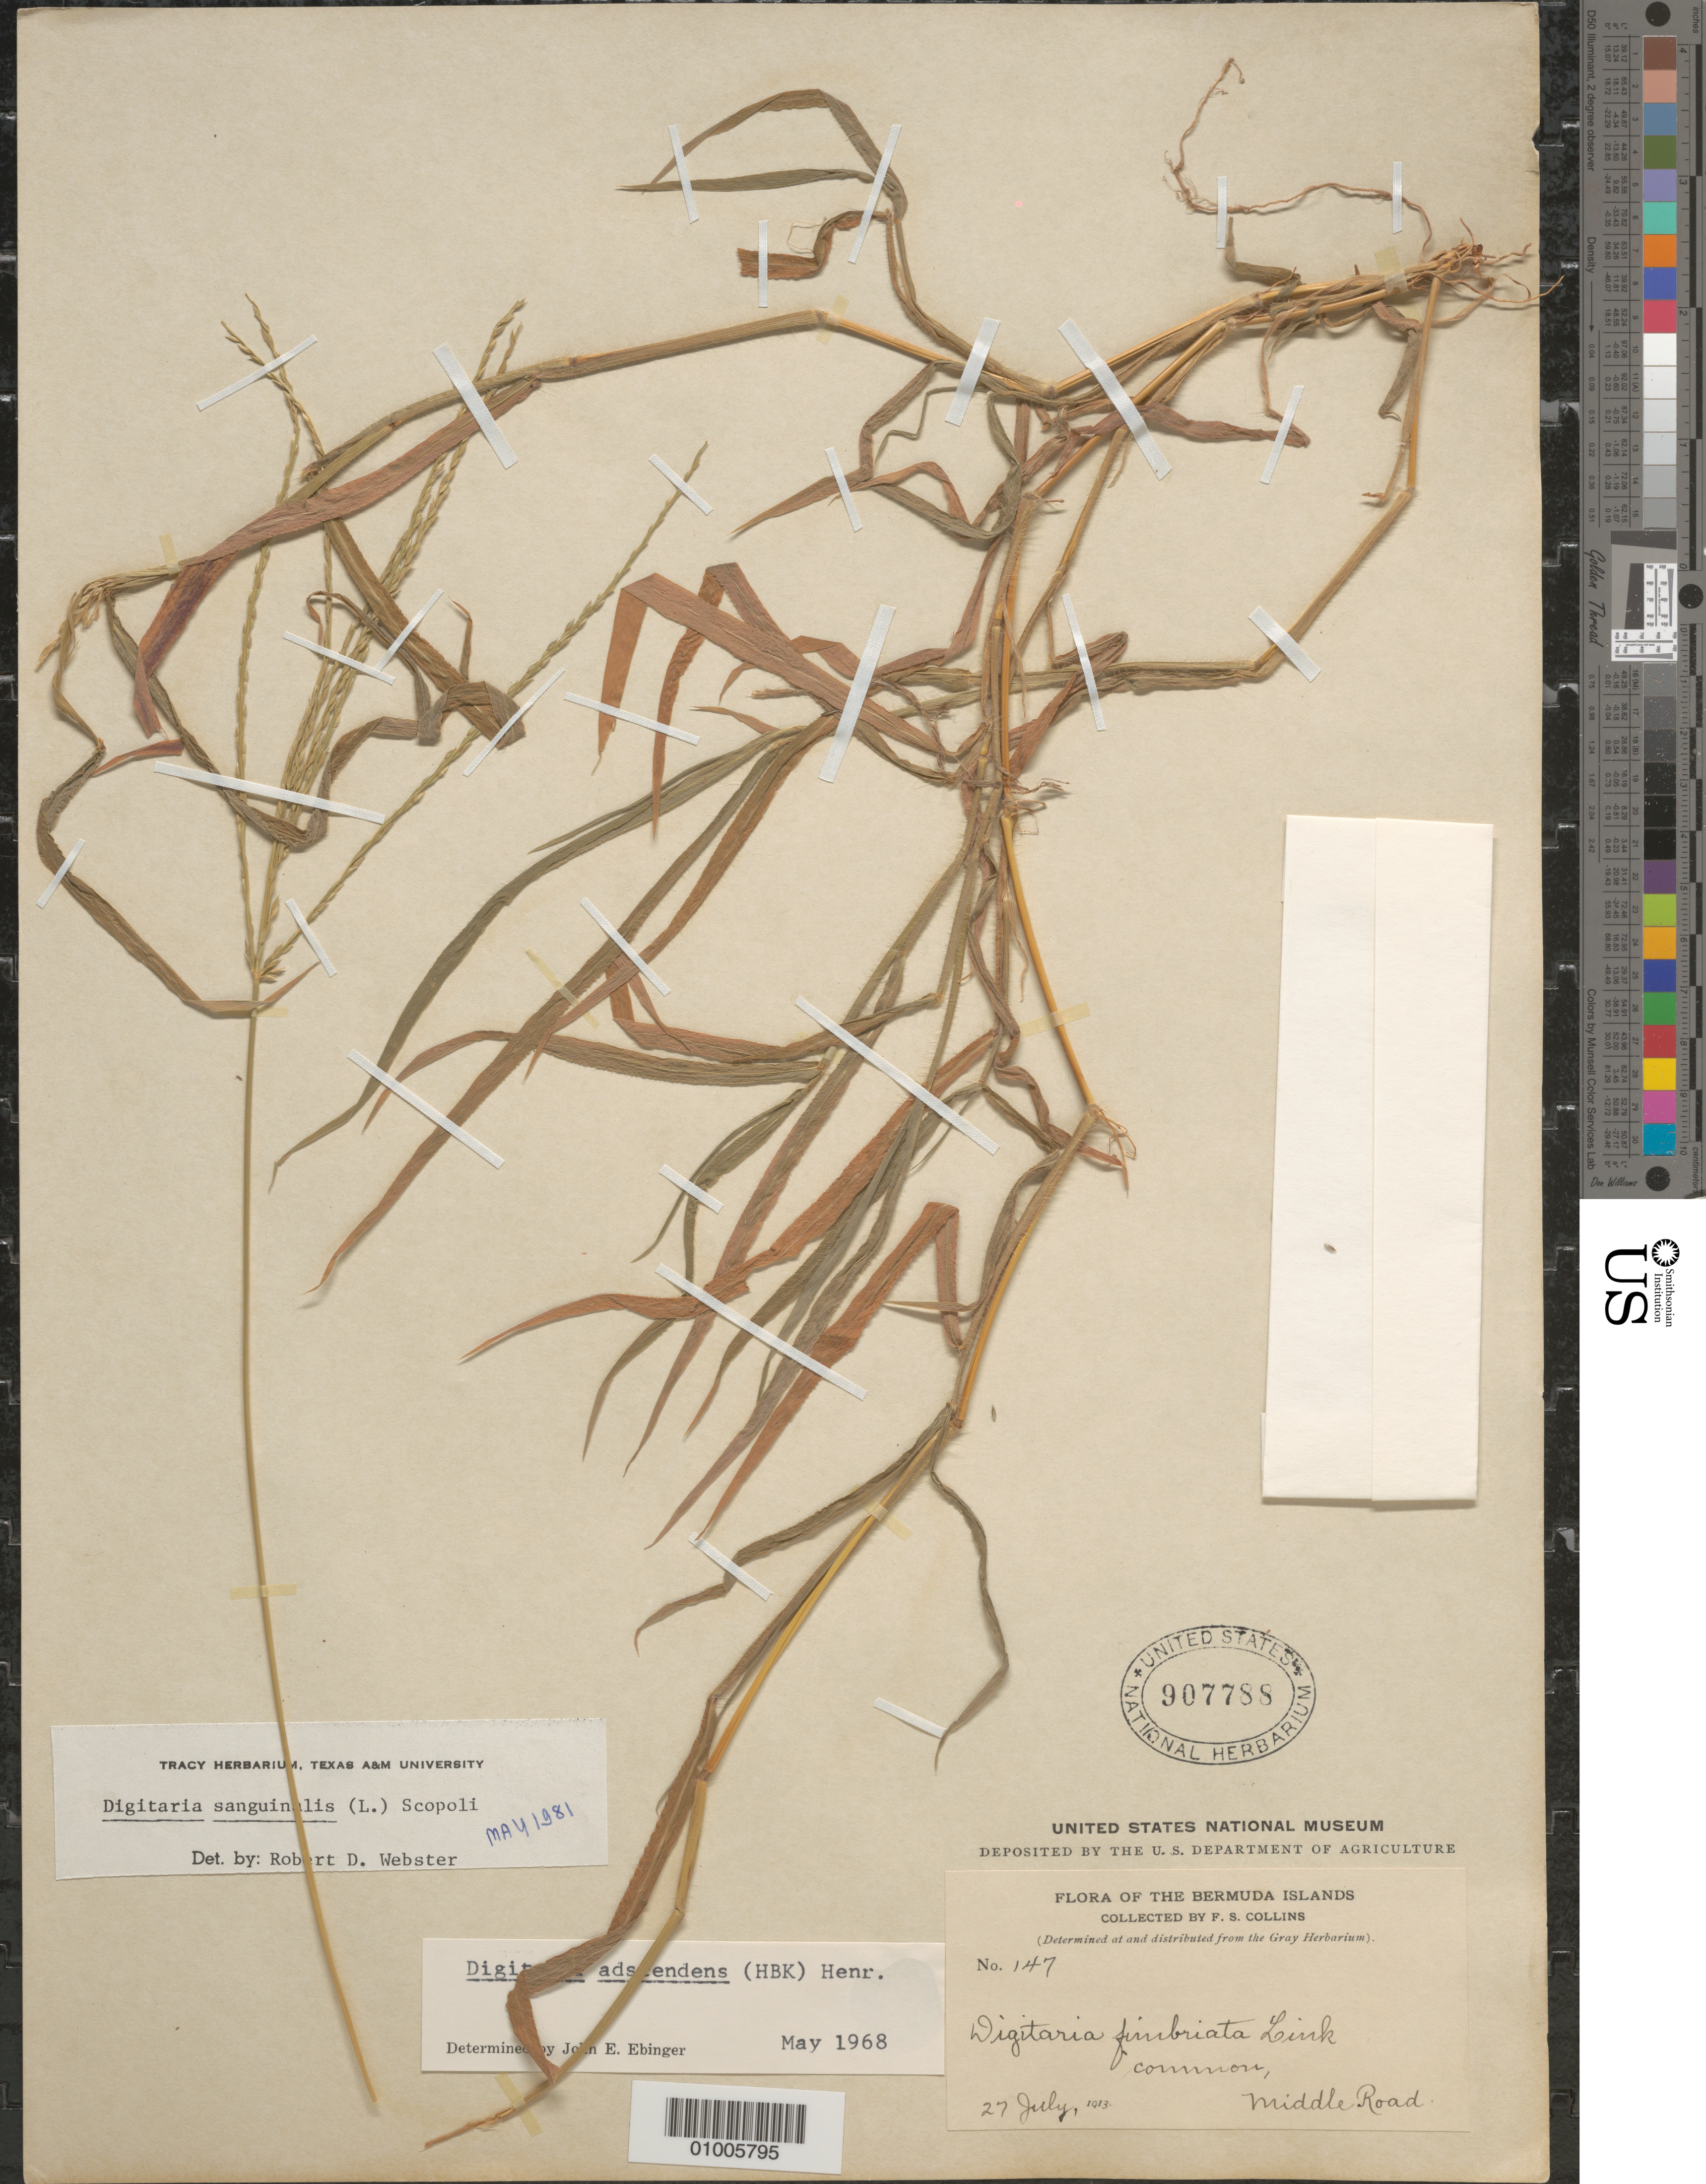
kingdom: Plantae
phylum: Tracheophyta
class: Liliopsida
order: Poales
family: Poaceae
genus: Digitaria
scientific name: Digitaria sanguinalis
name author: (L.) Scop.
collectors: F. Collins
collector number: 147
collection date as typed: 27 Jul 1913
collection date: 1913-07-27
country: Bermuda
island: Bermuda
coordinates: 0 N, 0 E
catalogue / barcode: US 907788